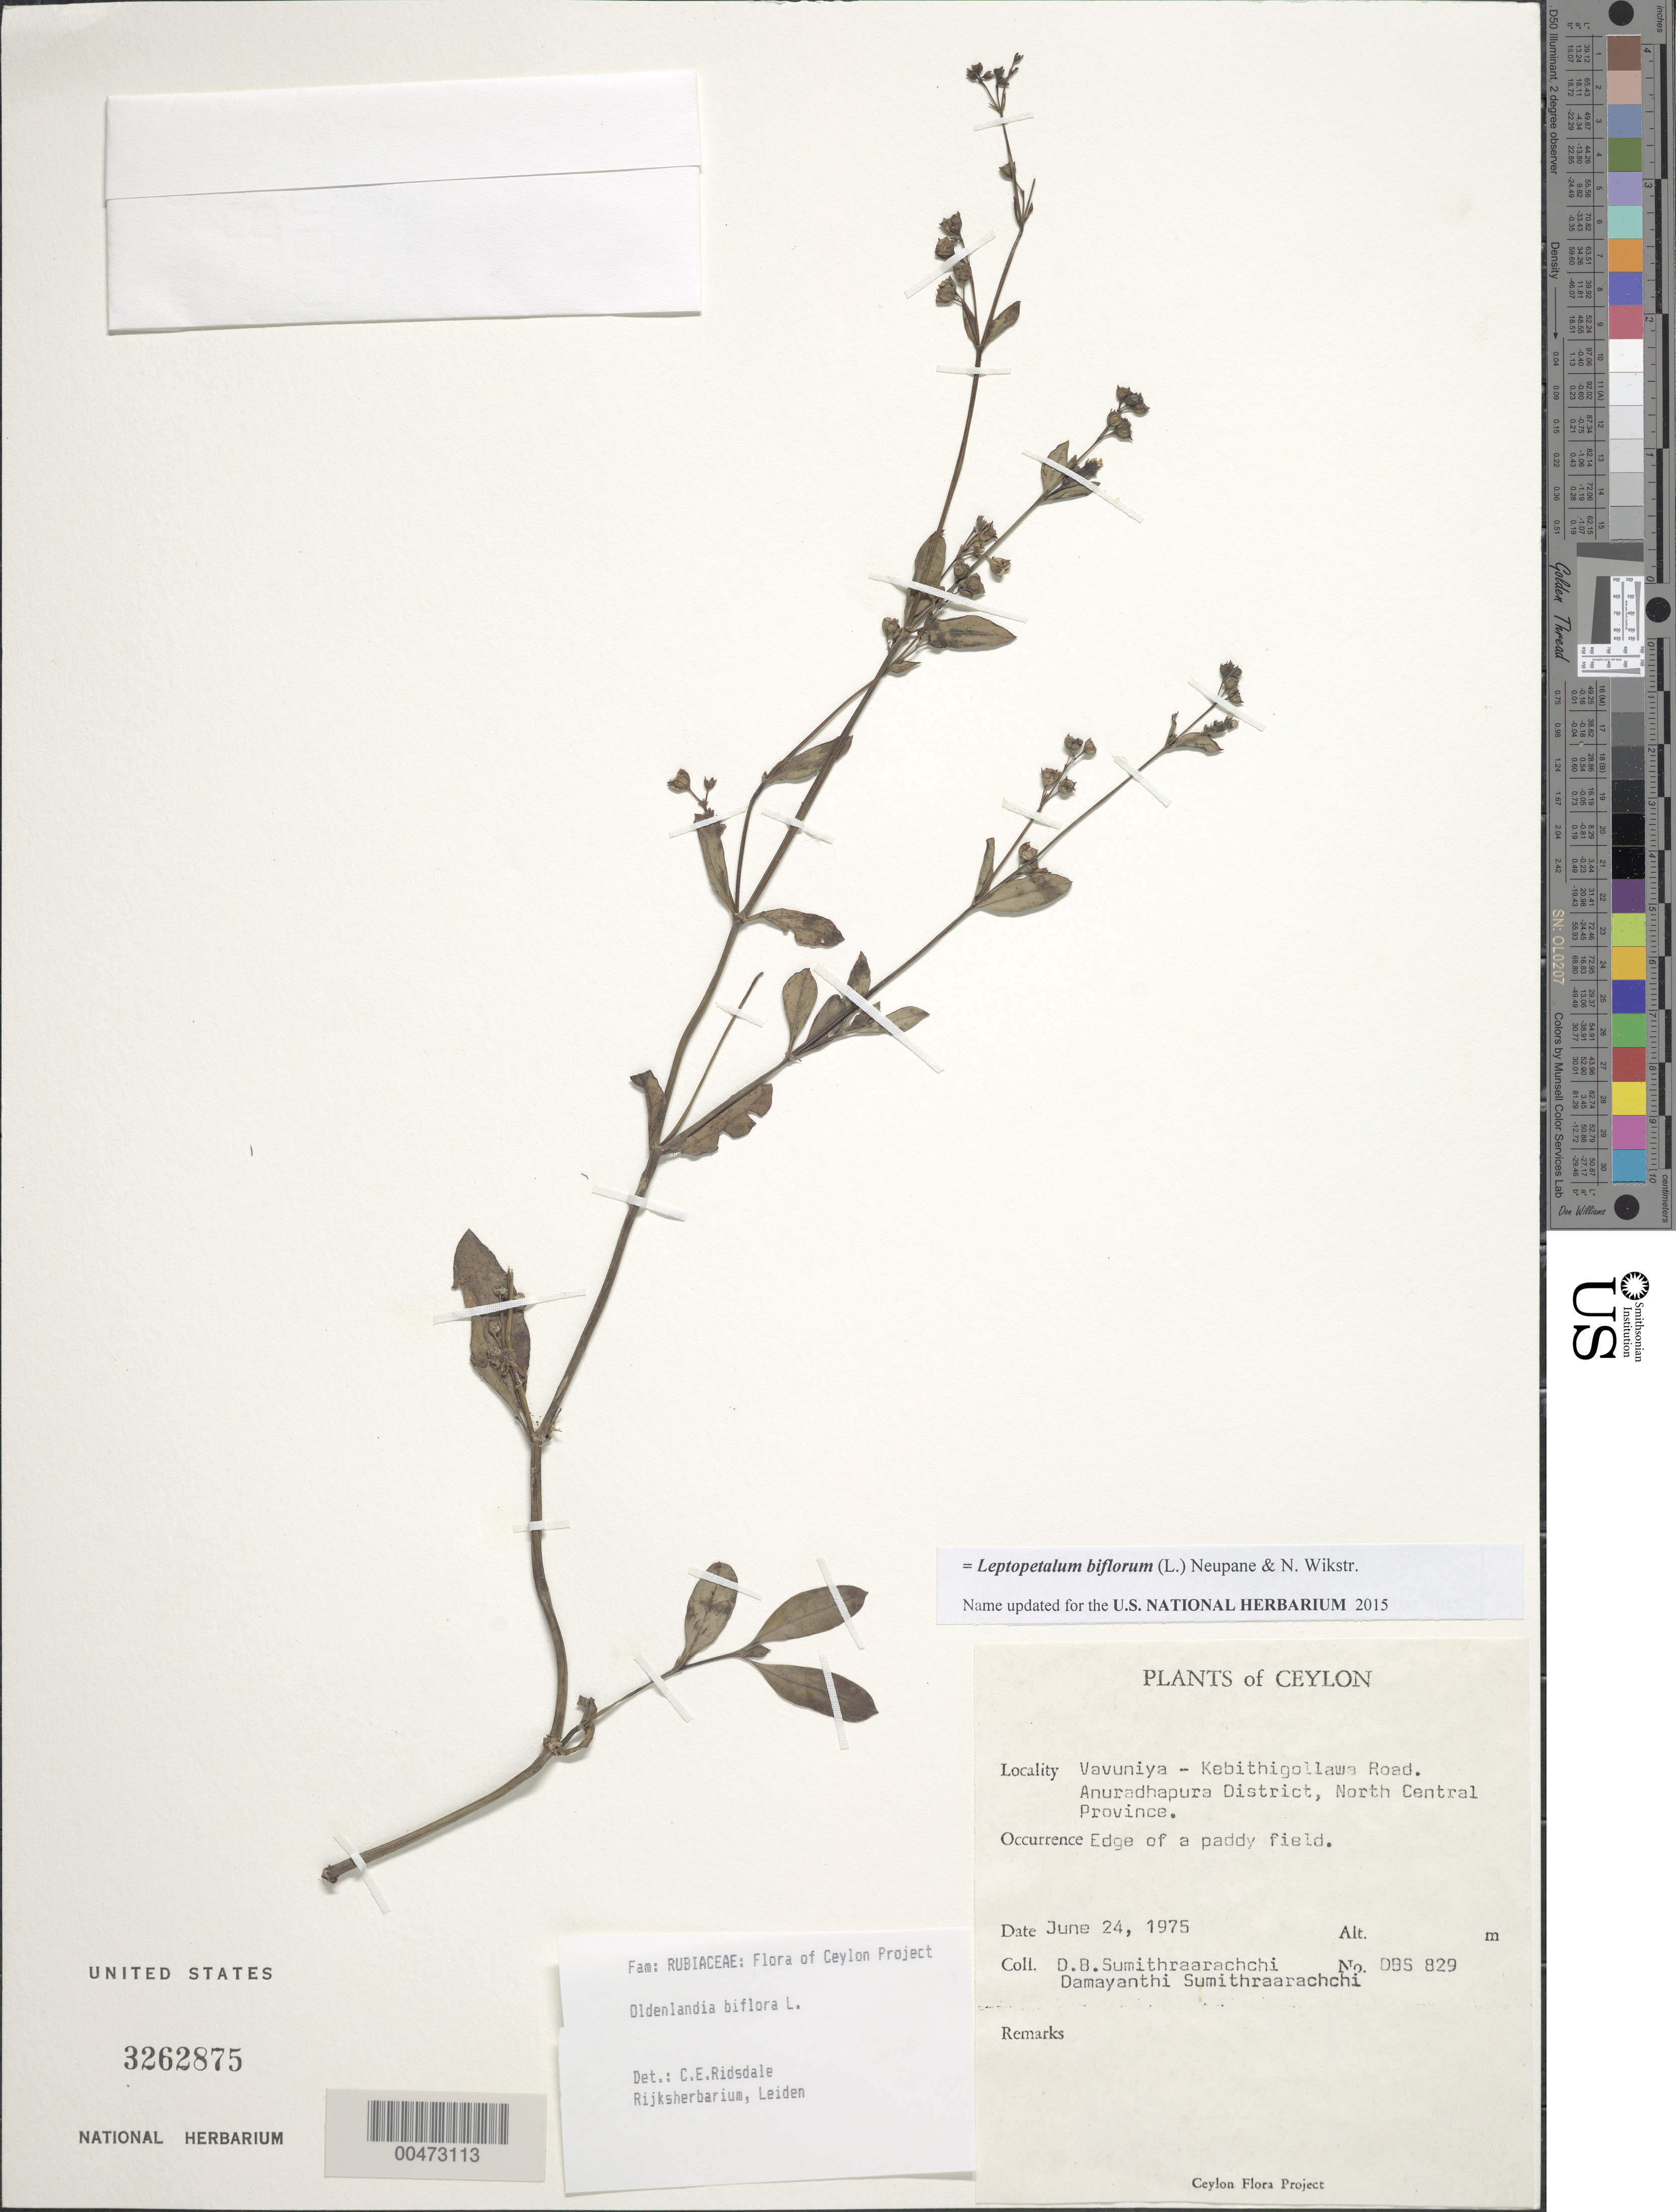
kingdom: Plantae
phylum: Tracheophyta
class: Magnoliopsida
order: Gentianales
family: Rubiaceae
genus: Leptopetalum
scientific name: Leptopetalum biflorum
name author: (L.) Neupane & N. Wikstr.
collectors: D. B. Sumithraarachchi & D. B. Sumithraarachchi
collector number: DBS 829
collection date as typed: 24 Jun 1975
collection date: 1975-06-24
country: Sri Lanka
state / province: North Central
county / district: Anuradharuwa ?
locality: Vavuniya - Kebithigollawa Rd. [District: Anuradhapura or Polonnaruwa?]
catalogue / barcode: US 3262875